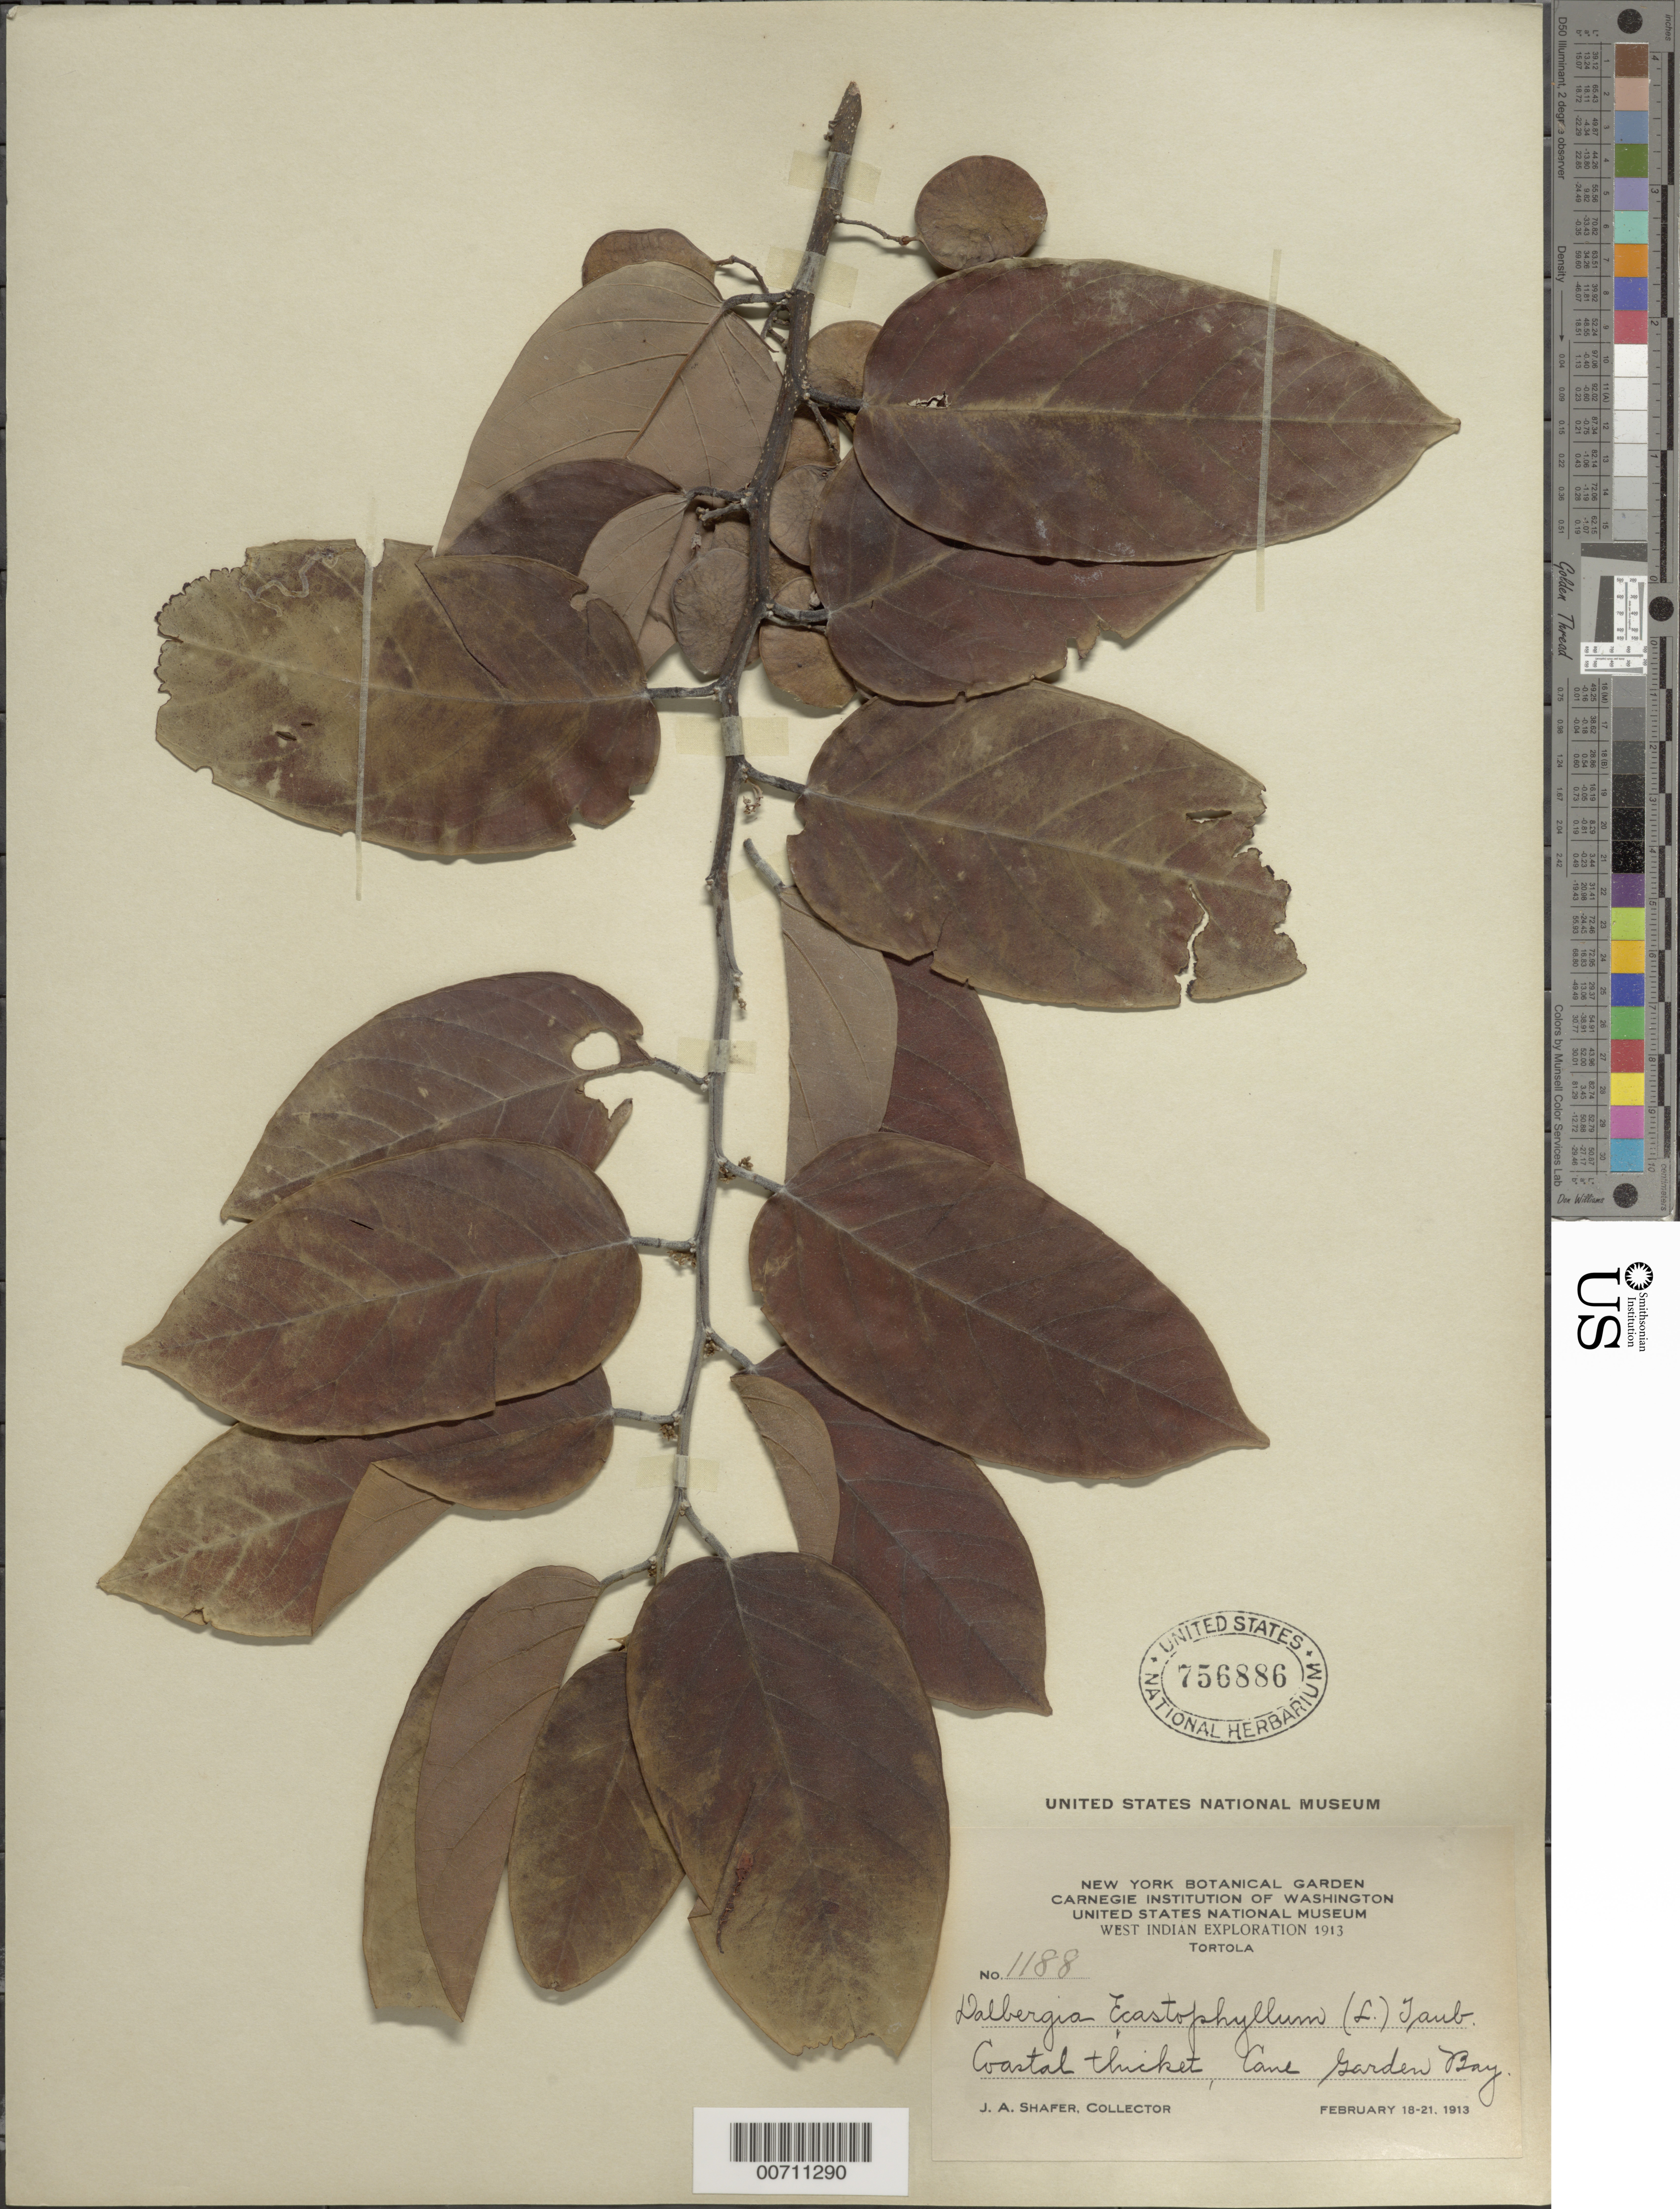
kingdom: Plantae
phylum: Tracheophyta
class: Magnoliopsida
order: Fabales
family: Fabaceae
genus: Dalbergia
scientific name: Dalbergia hecastophyllum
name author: (L.) Taub.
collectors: J. A. Shafer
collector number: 1188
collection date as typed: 18 Feb 1913 to 21 Feb 1913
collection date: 1913-02-18/1913-02-21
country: British Virgin Islands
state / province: Tortola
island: Tortola Island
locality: Cane Garden Bay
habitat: Coastal thicket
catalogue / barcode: US 756886